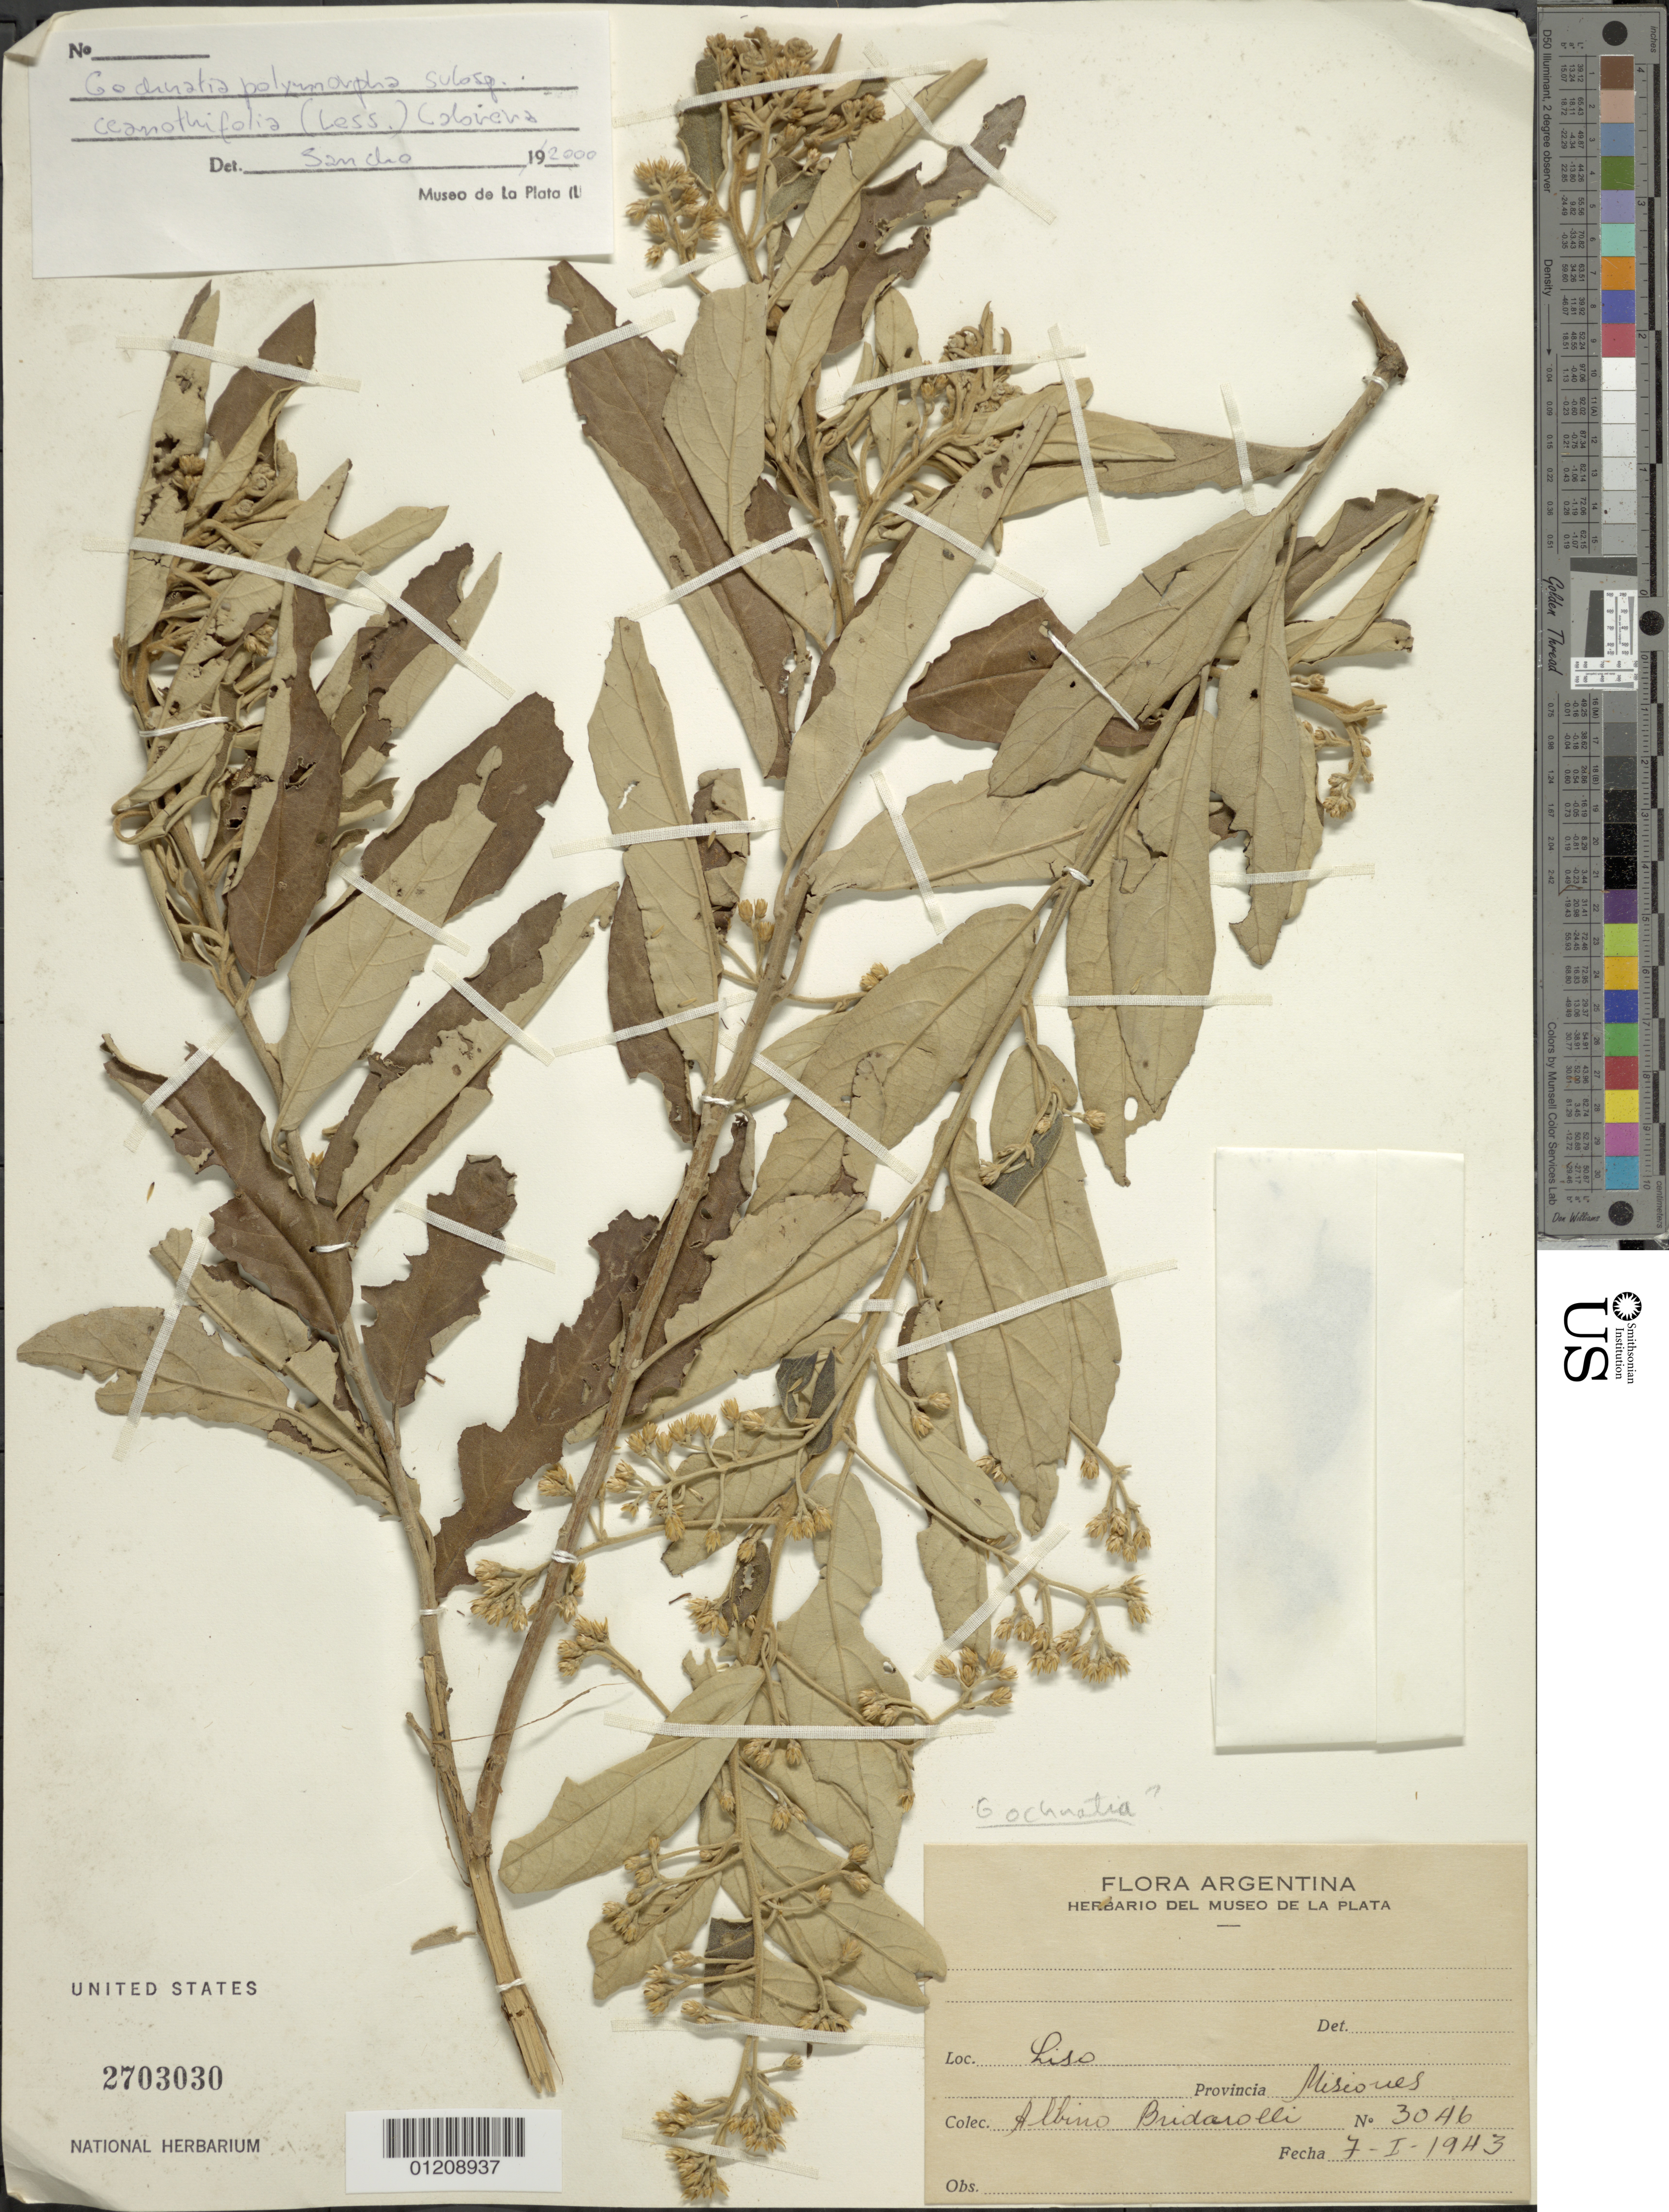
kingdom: Plantae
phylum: Tracheophyta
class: Magnoliopsida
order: Asterales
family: Asteraceae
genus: Moquiniastrum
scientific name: Moquiniastrum polymorphum subsp. floccosum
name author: (Cabrera) G. Sancho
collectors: A. Bridarolli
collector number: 3046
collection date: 1943-01-07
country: Argentina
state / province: Misiones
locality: Liso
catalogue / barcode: US 2703030